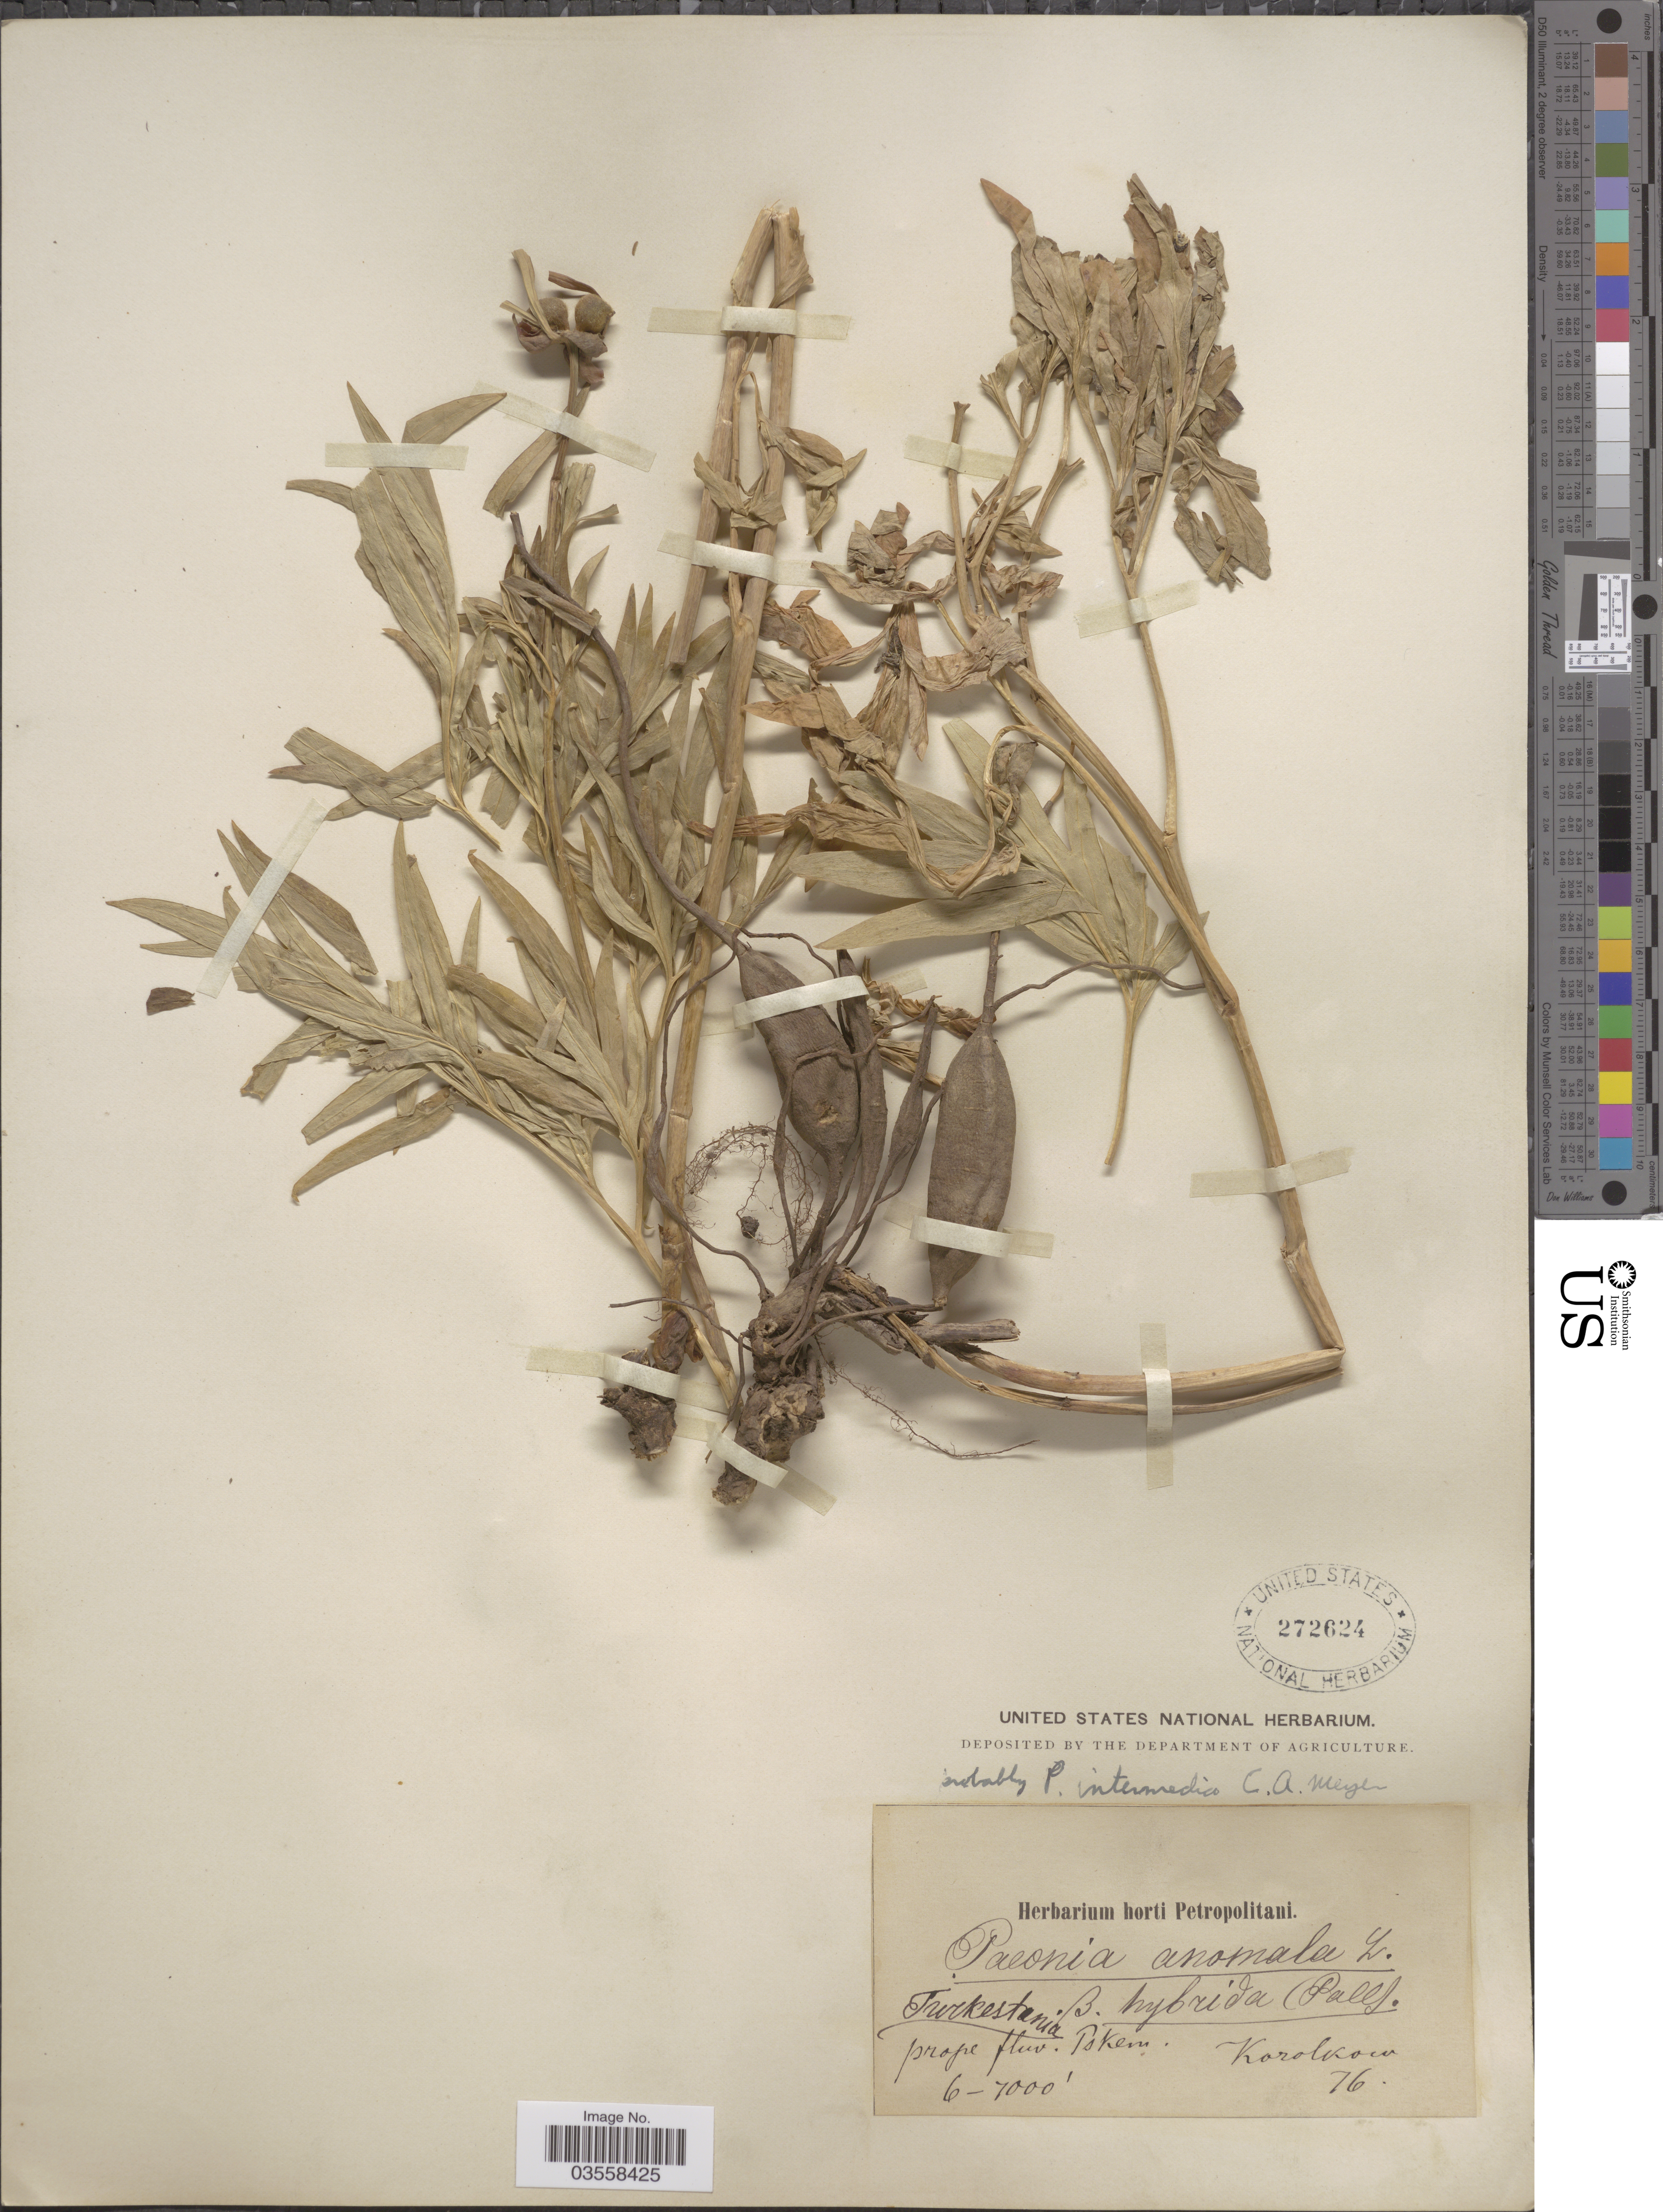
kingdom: Plantae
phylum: Tracheophyta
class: Magnoliopsida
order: Saxifragales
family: Paeoniaceae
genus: Paeonia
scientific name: Paeonia intermedia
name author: C.A. Mey.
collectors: -. Korolkow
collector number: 76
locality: Turkestania, prope fluv. Tskem.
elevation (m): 1829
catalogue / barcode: US 272624